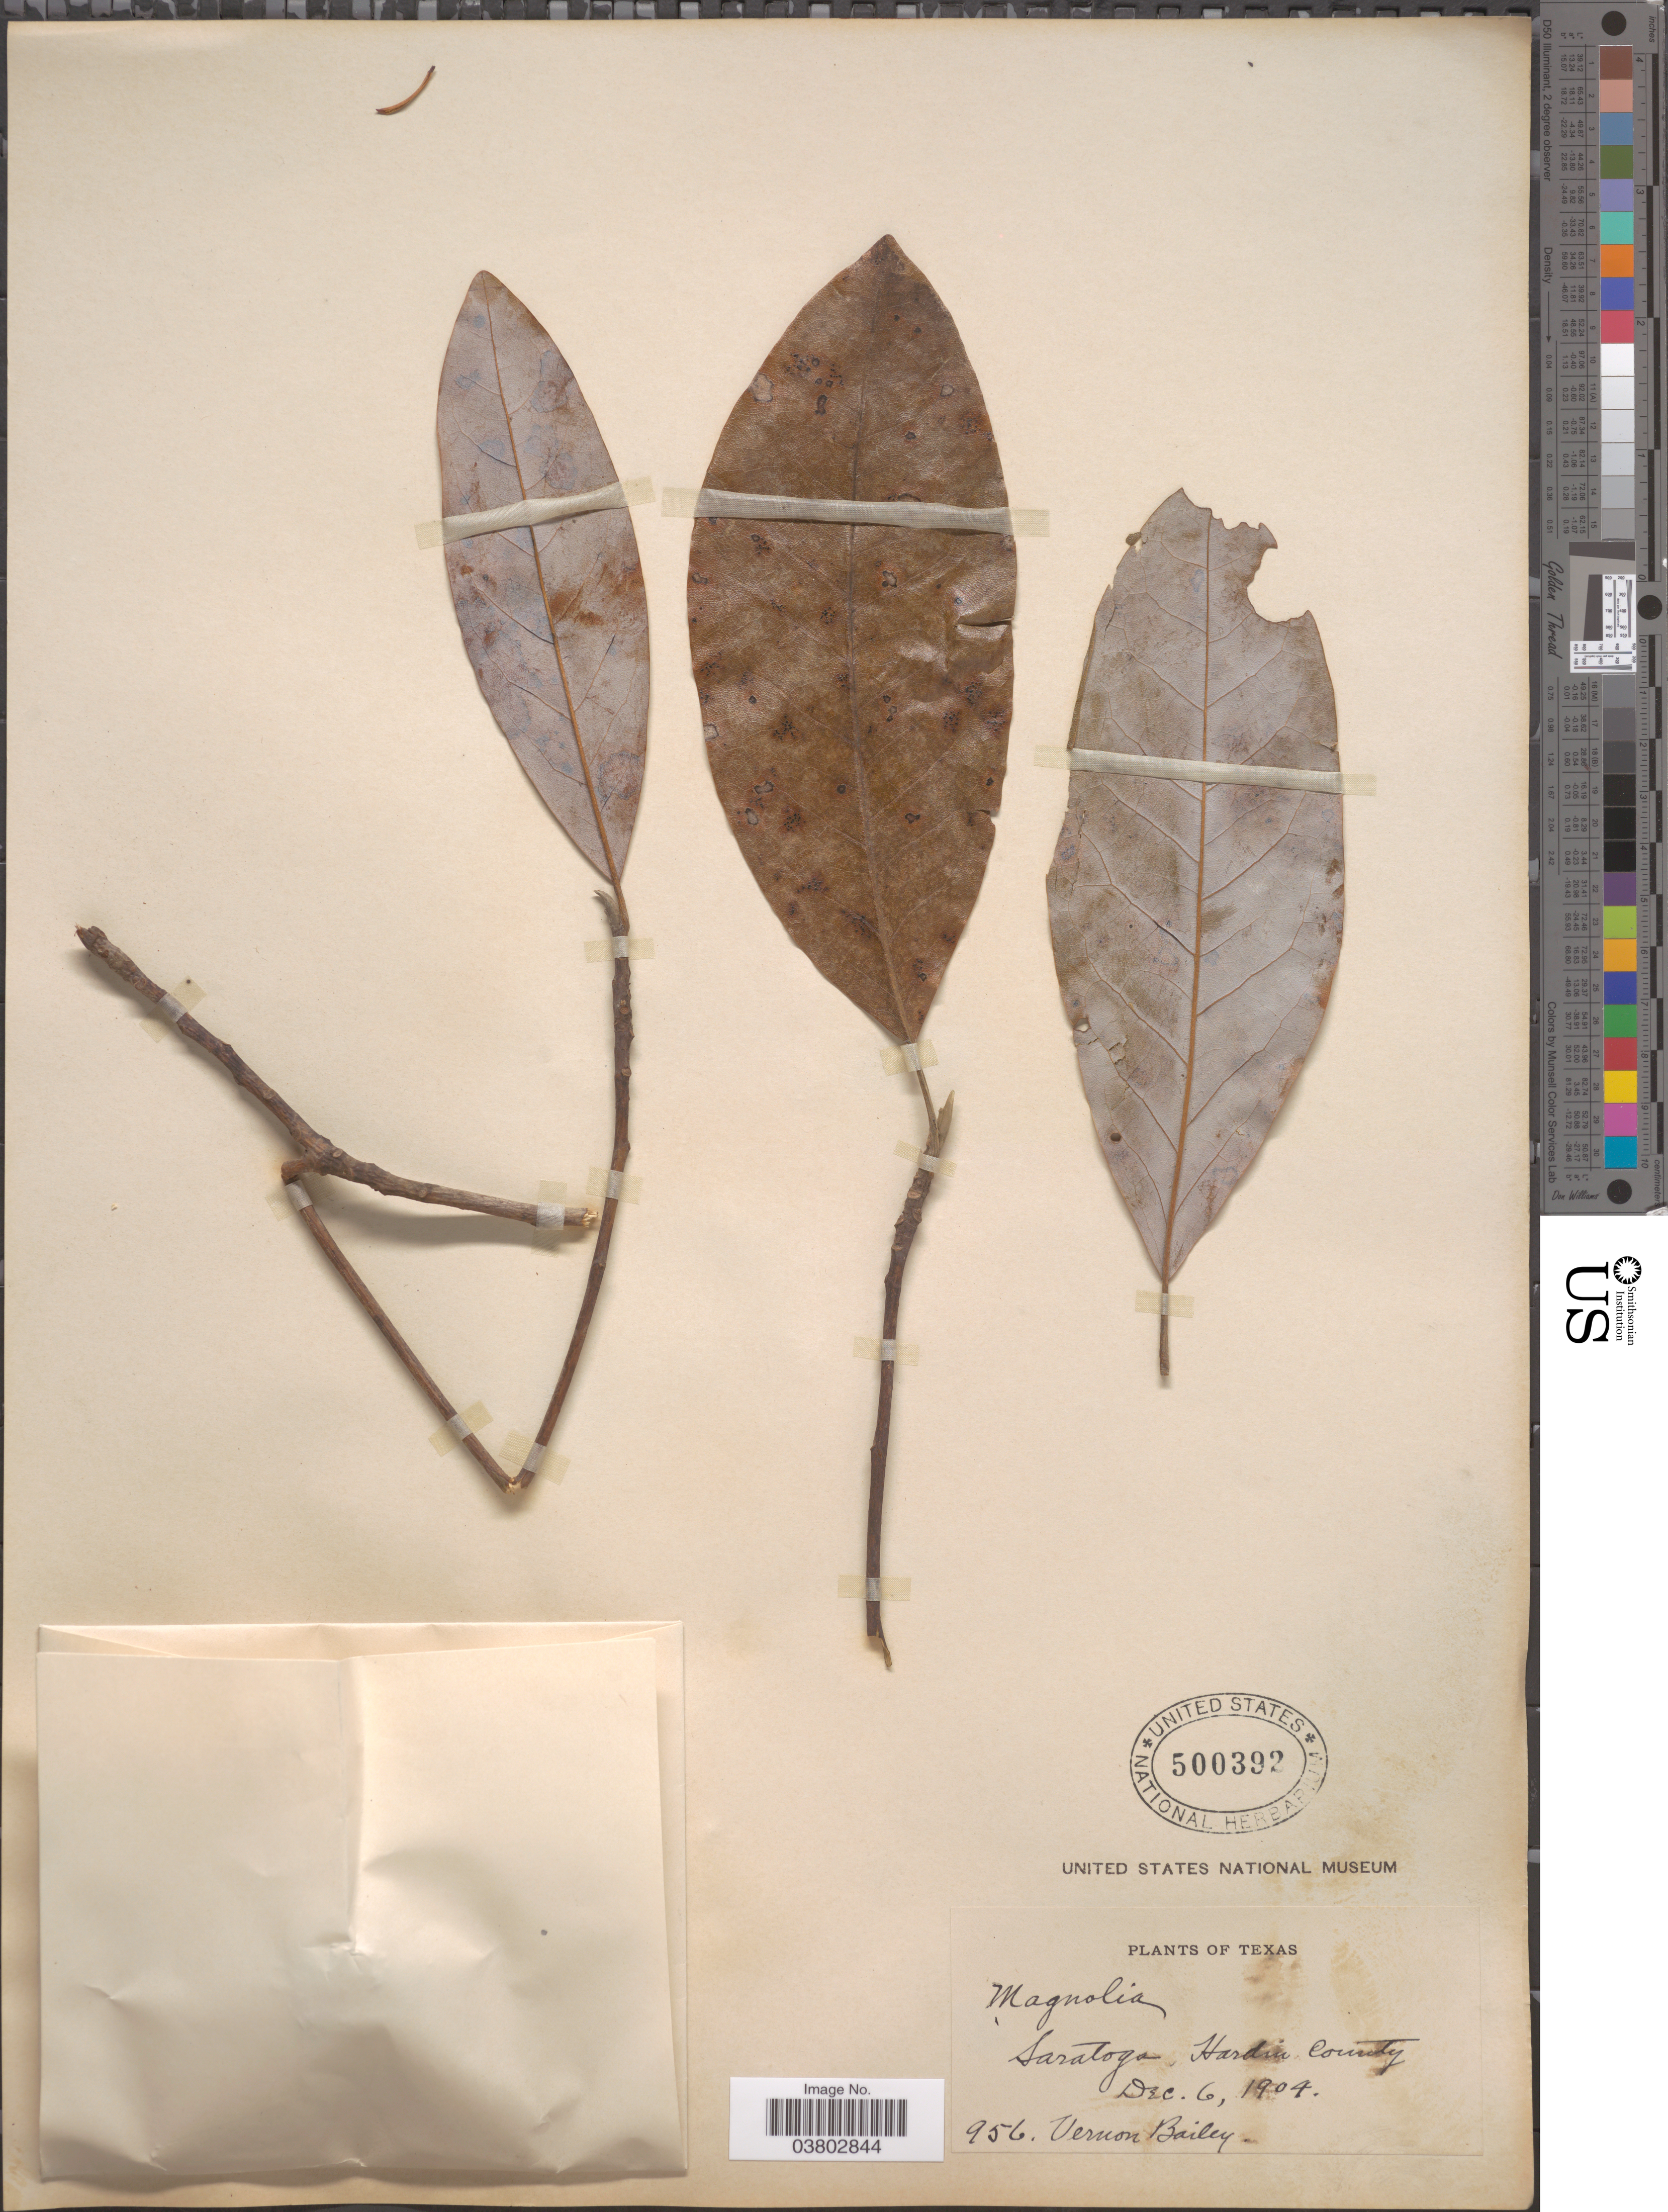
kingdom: Plantae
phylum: Tracheophyta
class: Magnoliopsida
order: Magnoliales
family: Magnoliaceae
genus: Magnolia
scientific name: Magnolia virginiana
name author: L.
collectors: V. O. Bailey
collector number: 956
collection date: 1904-12-06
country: United States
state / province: Texas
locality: Saratoga, Hardin County.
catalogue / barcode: US 500392